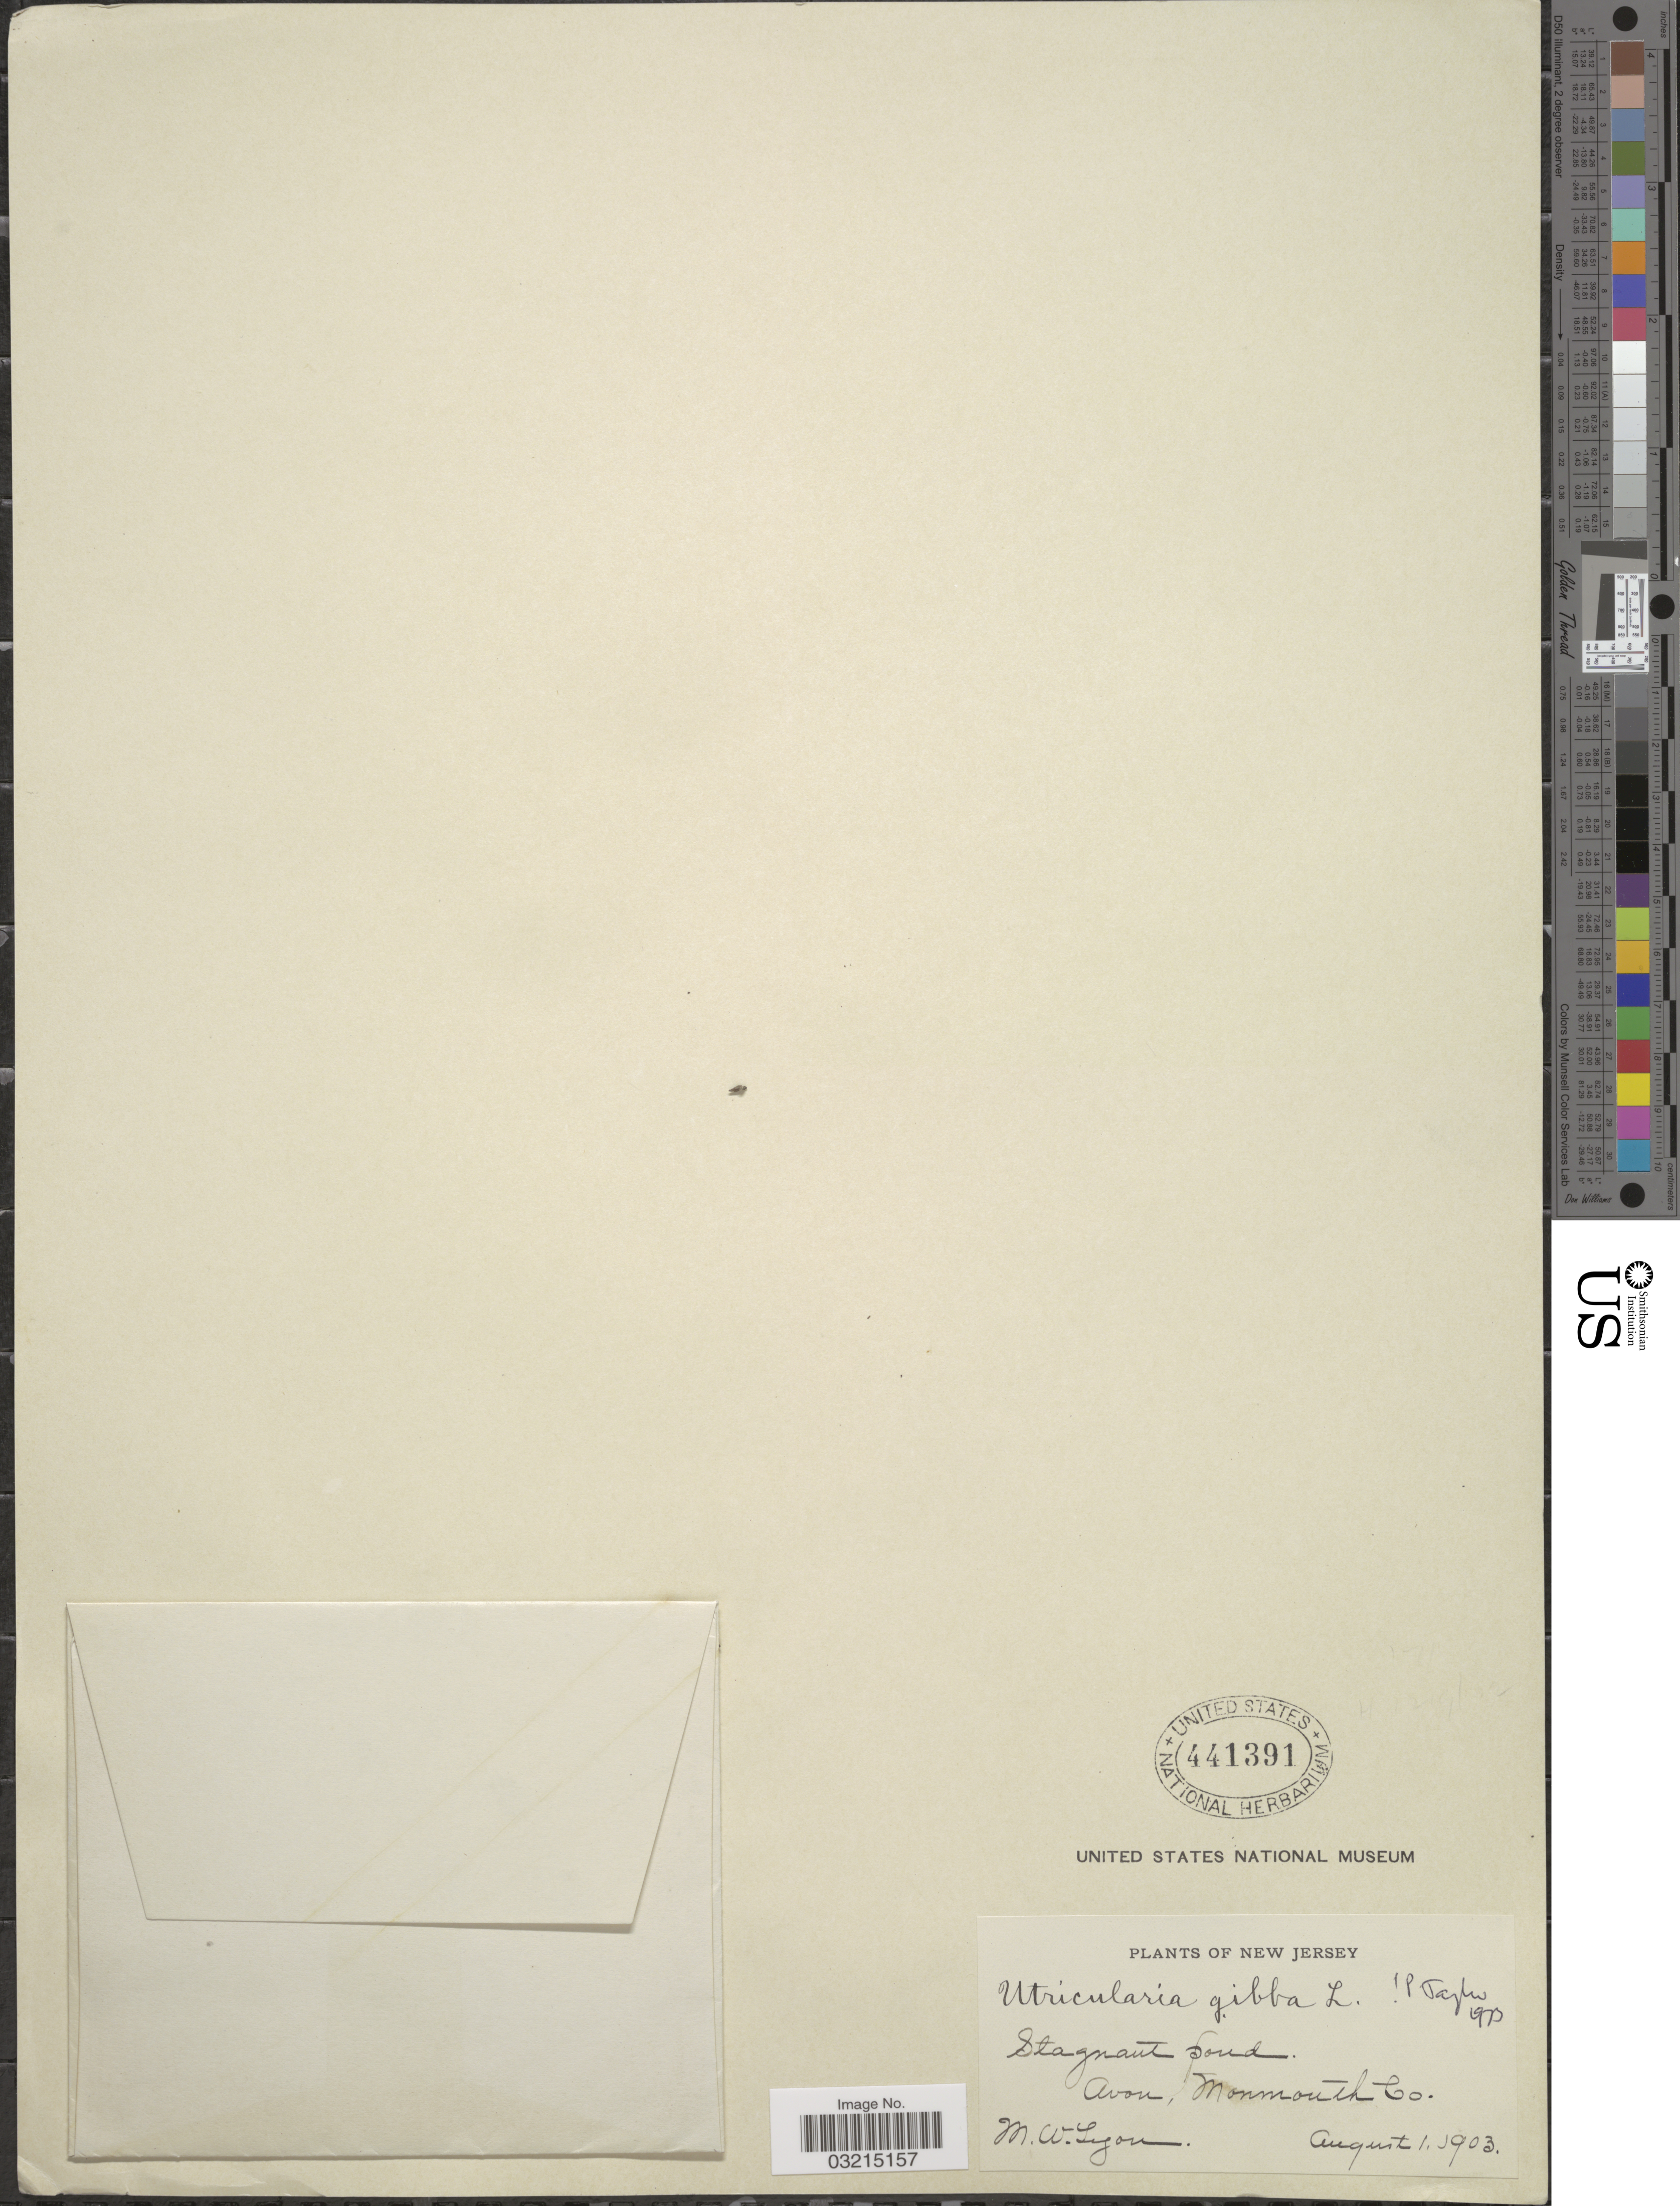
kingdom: Plantae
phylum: Tracheophyta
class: Magnoliopsida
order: Lamiales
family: Lentibulariaceae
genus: Utricularia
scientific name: Utricularia gibba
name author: L.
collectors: M. W. Lyon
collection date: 1903-08-01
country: United States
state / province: New Jersey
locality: Stagnant pond. Avon, Monmouth Co.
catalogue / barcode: US 441391